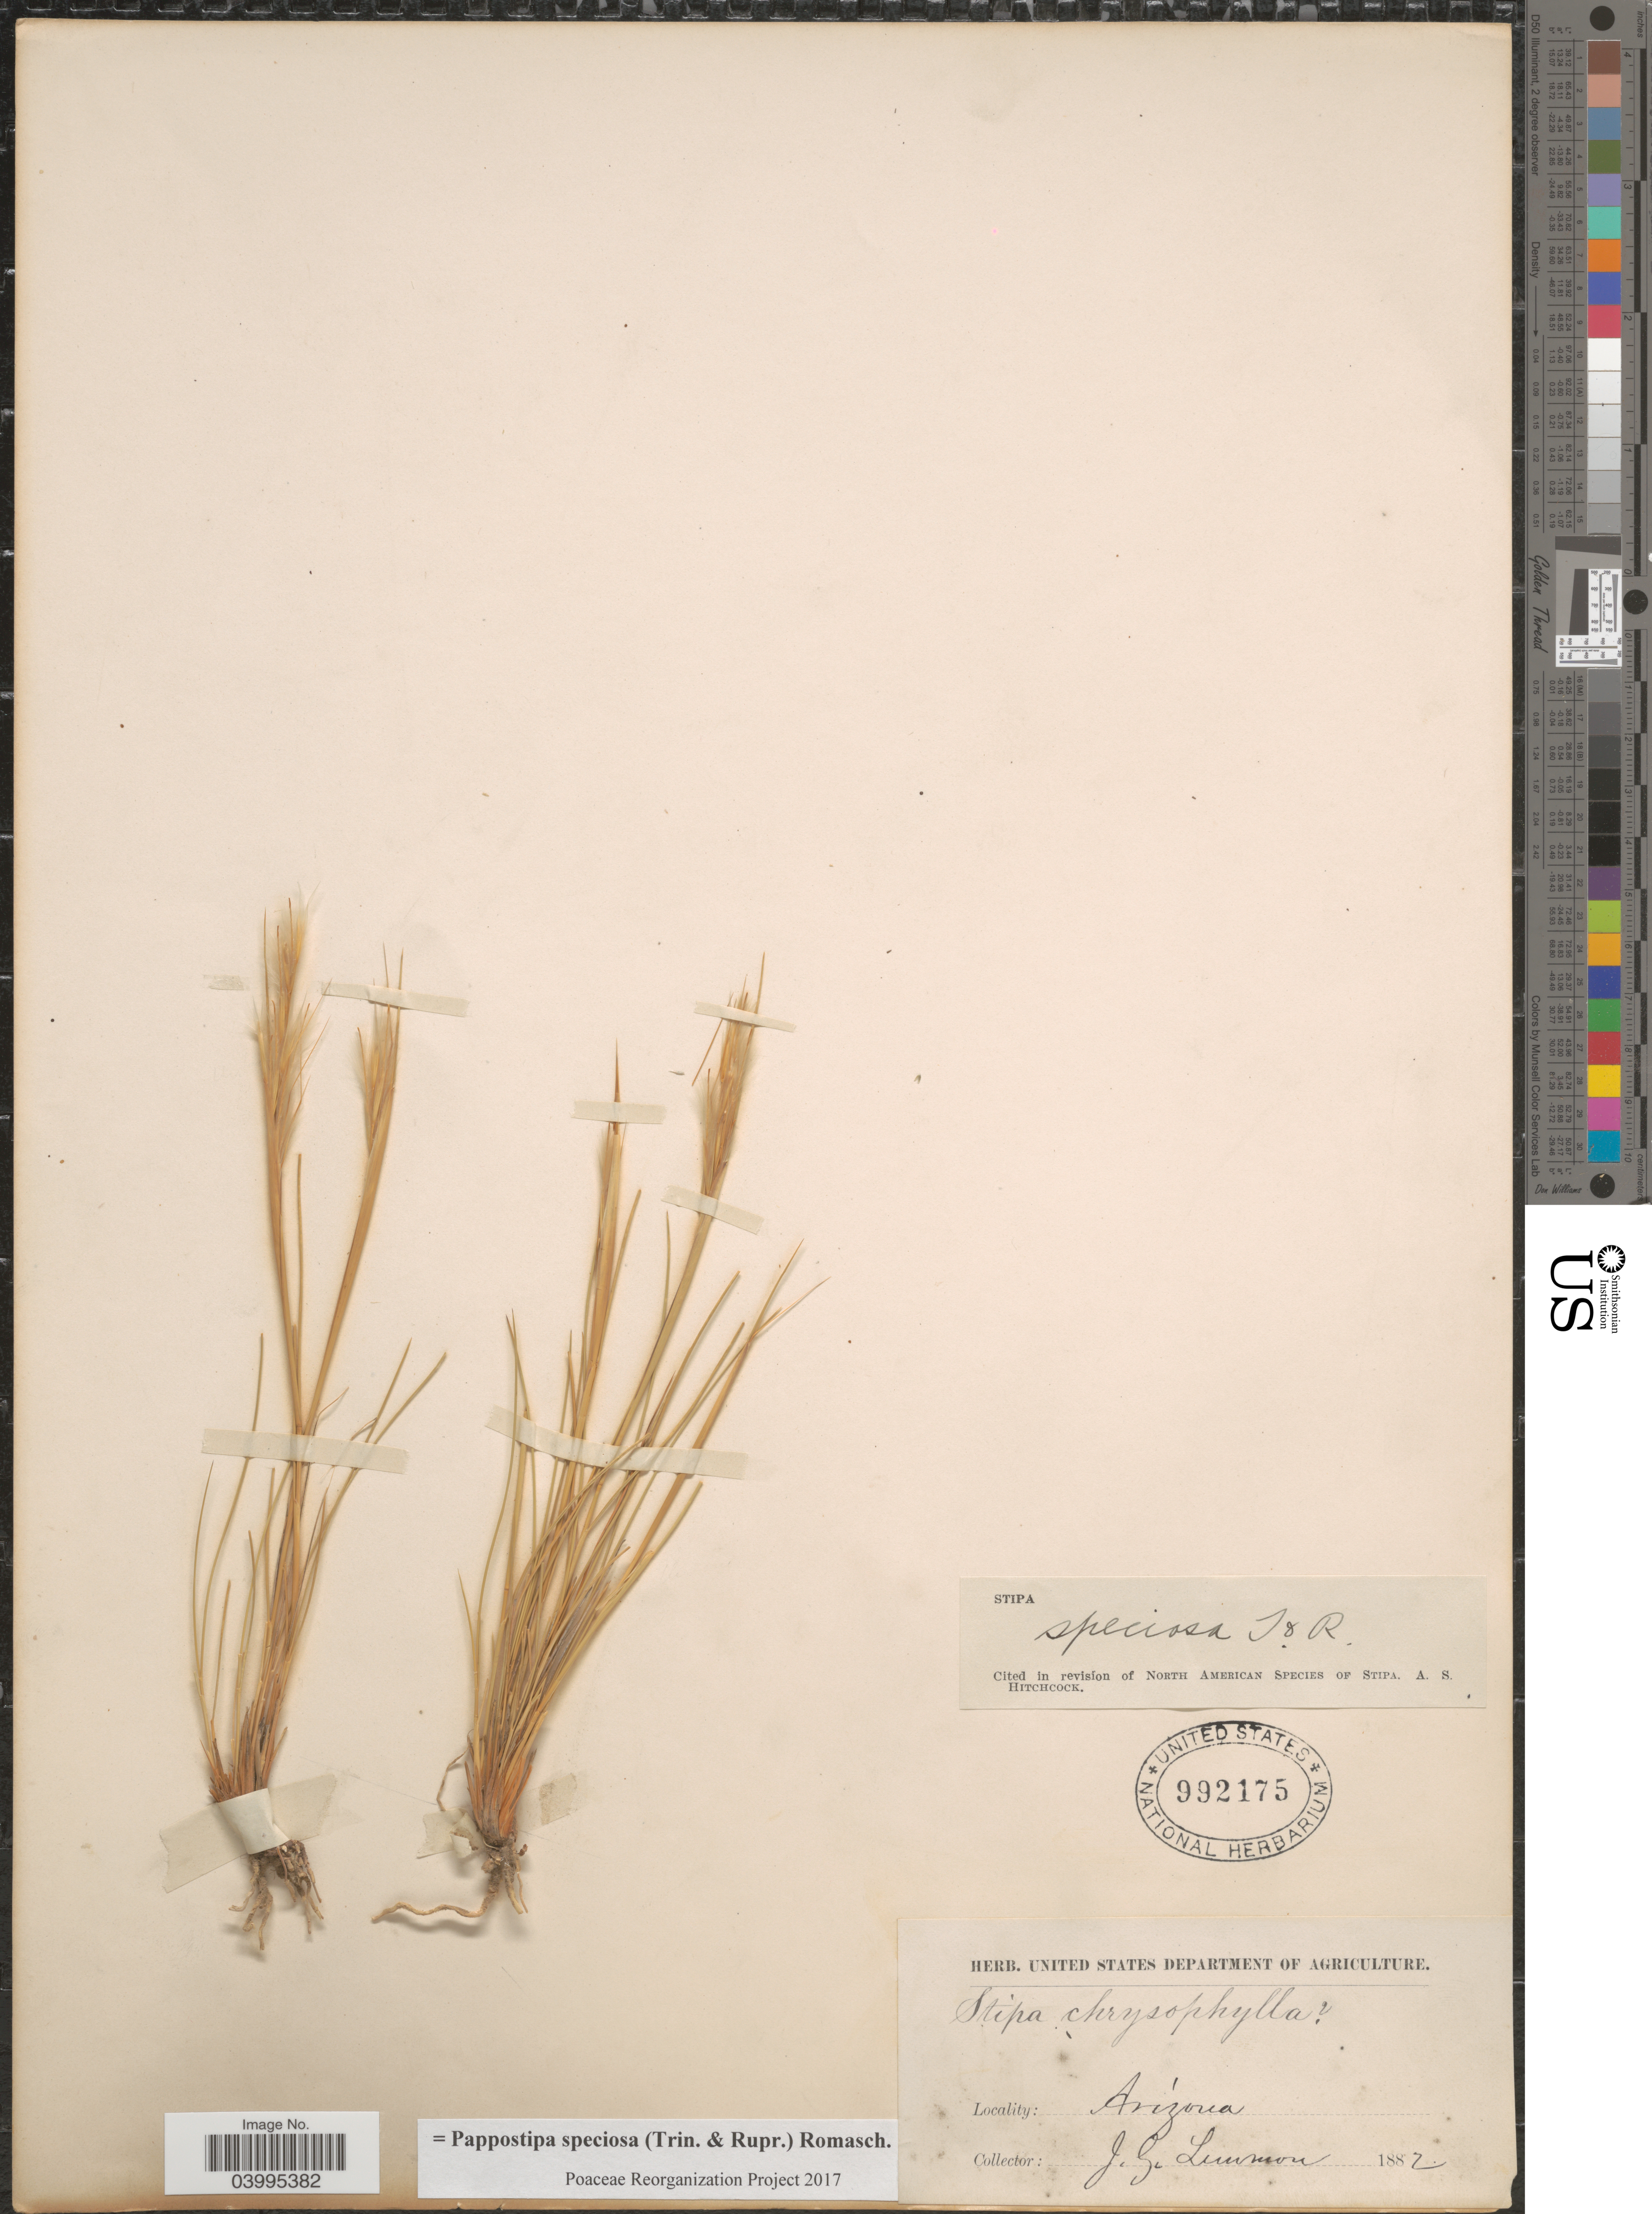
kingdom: Plantae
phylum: Tracheophyta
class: Liliopsida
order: Poales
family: Poaceae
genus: Pappostipa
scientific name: Pappostipa speciosa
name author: (Trin. & Rupr.) Romasch.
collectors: J. Lemmon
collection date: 1882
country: United States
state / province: Arizona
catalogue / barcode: US 992175